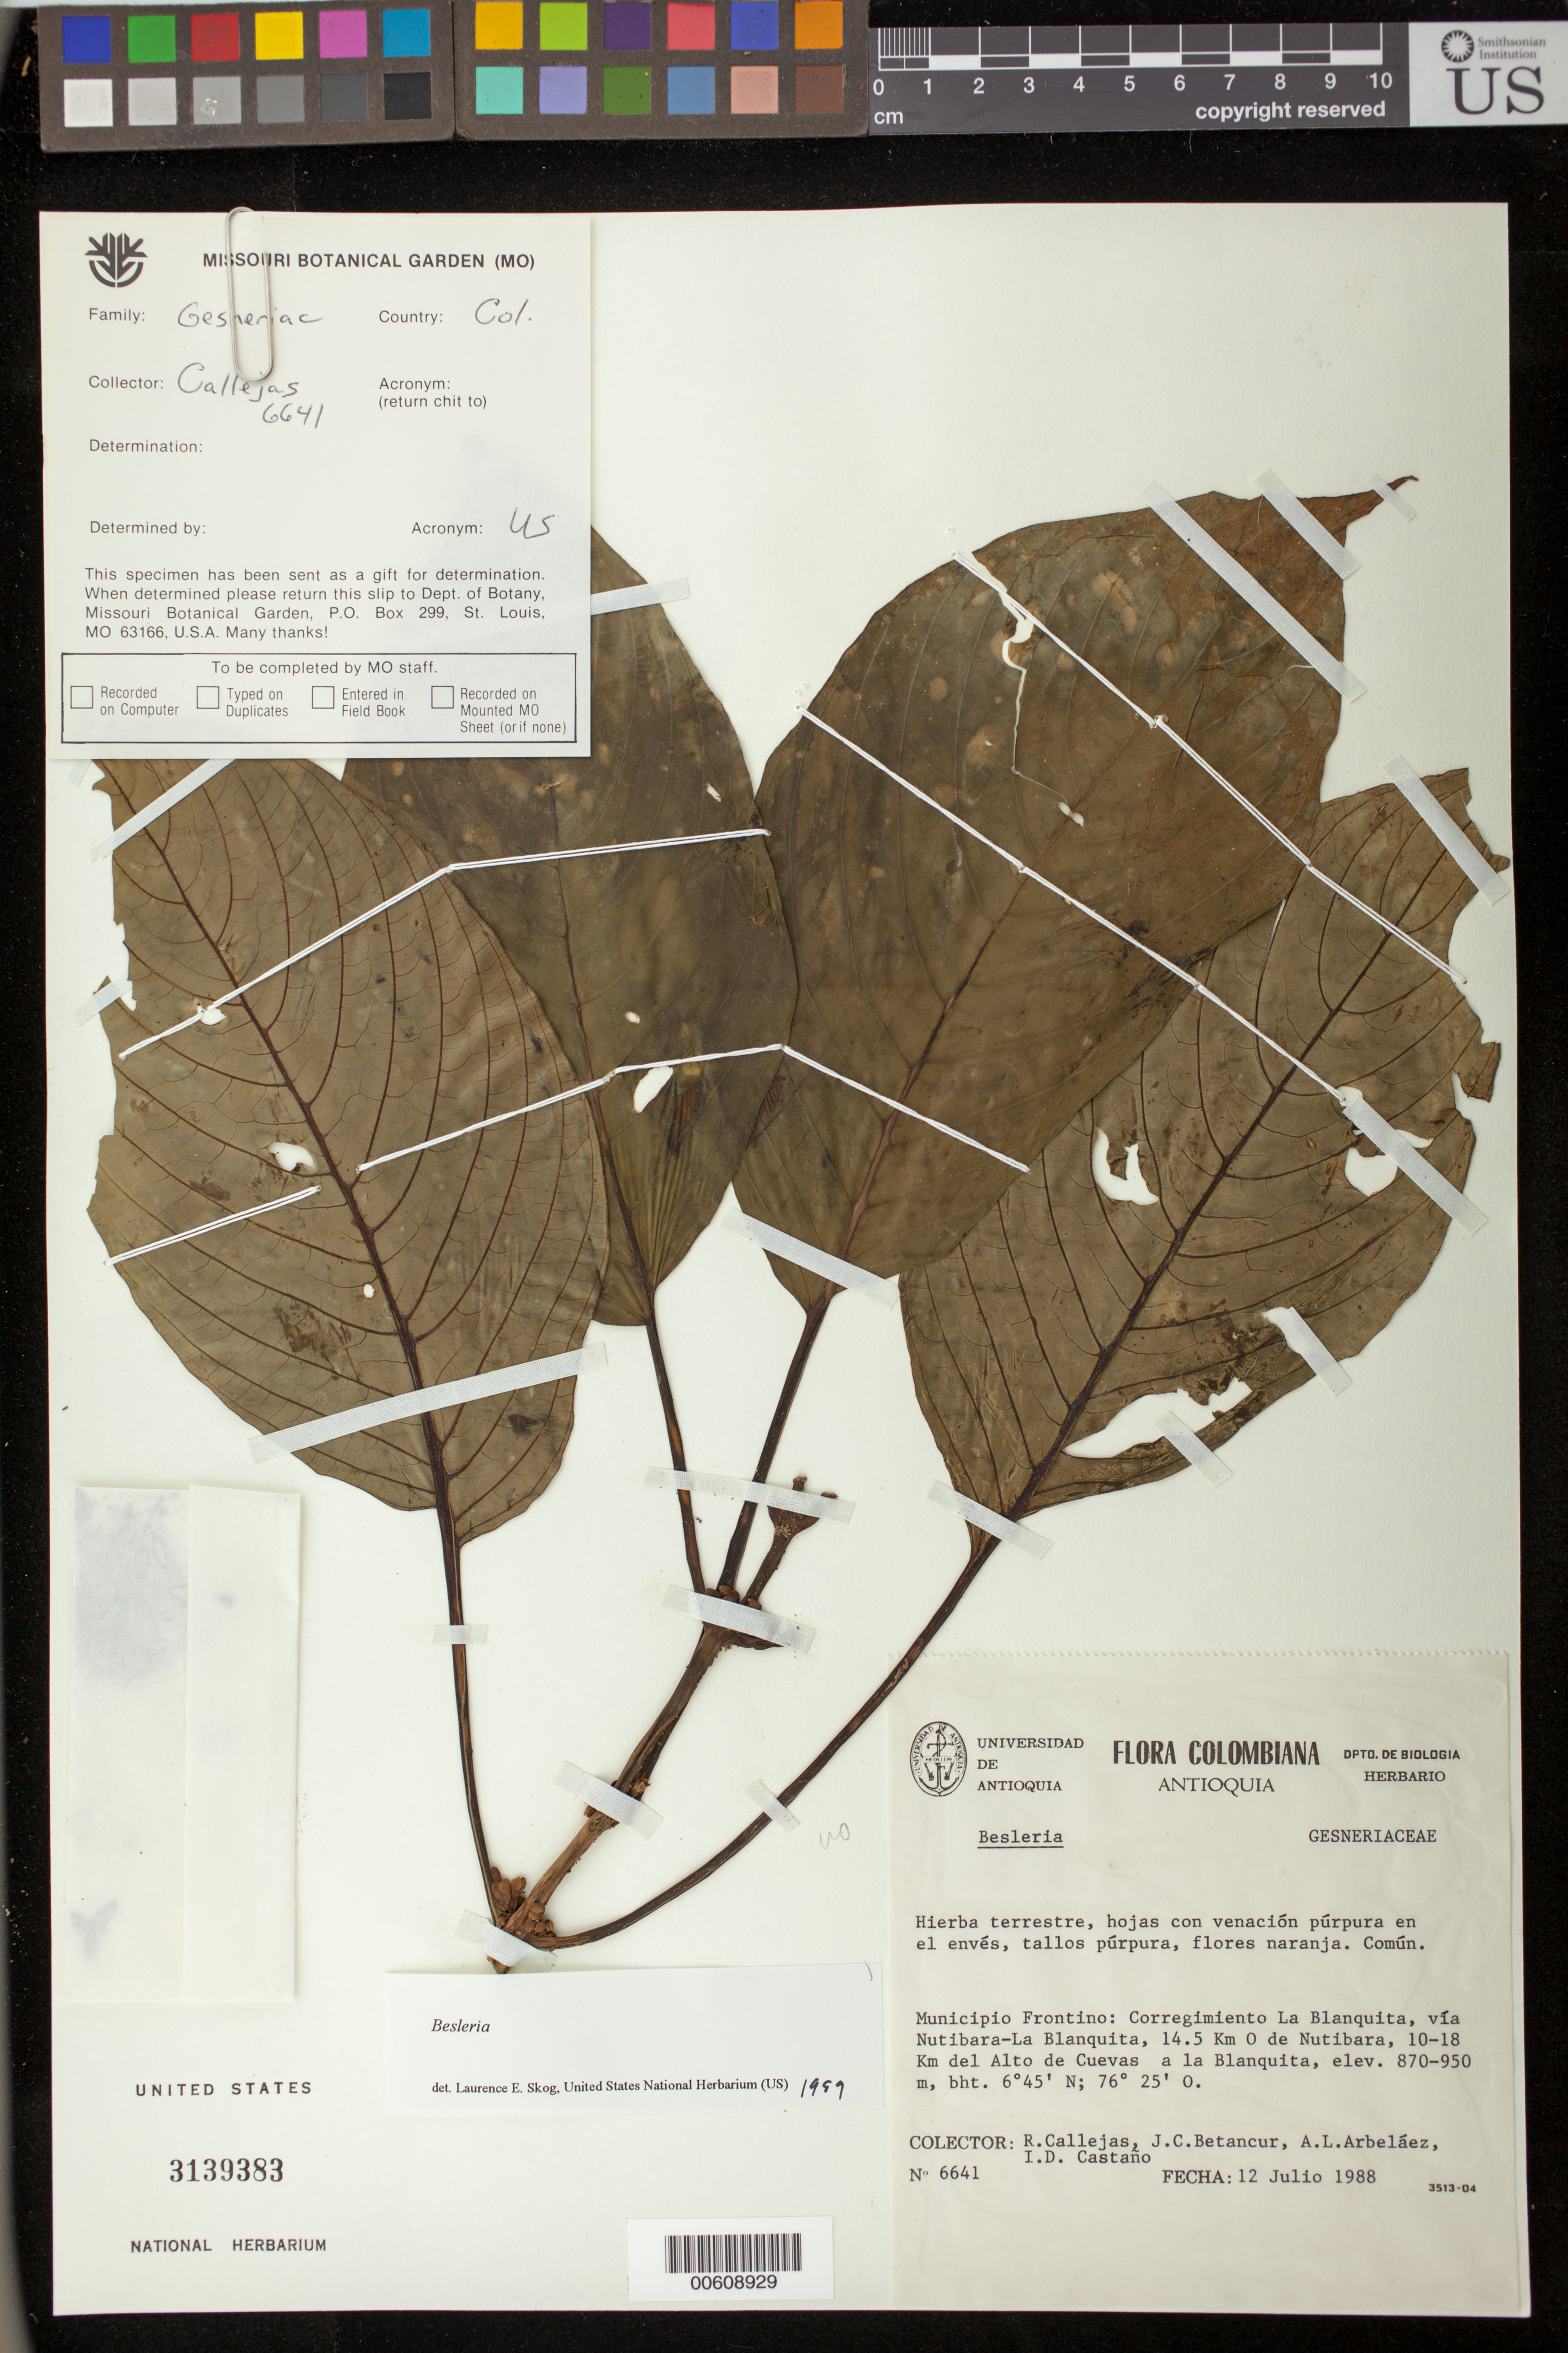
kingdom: Plantae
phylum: Tracheophyta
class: Magnoliopsida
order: Lamiales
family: Gesneriaceae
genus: Besleria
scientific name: Besleria sp.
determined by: Skog, Laurence E.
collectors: R. Callejas, L. Betancur, A. L. Arbelaez & I. Castaño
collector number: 6641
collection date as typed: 12 Jul 1988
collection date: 1988-07-12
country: Colombia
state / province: Antioquia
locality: Mpio. Frontino: Corregimiento La Blanquita, vía Nutibara - La Blanquita, 14.5 km O [W] de Nutibara, 10-18 km del Alto de Cuevas a la Blanquita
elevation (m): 870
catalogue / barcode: US 3139383